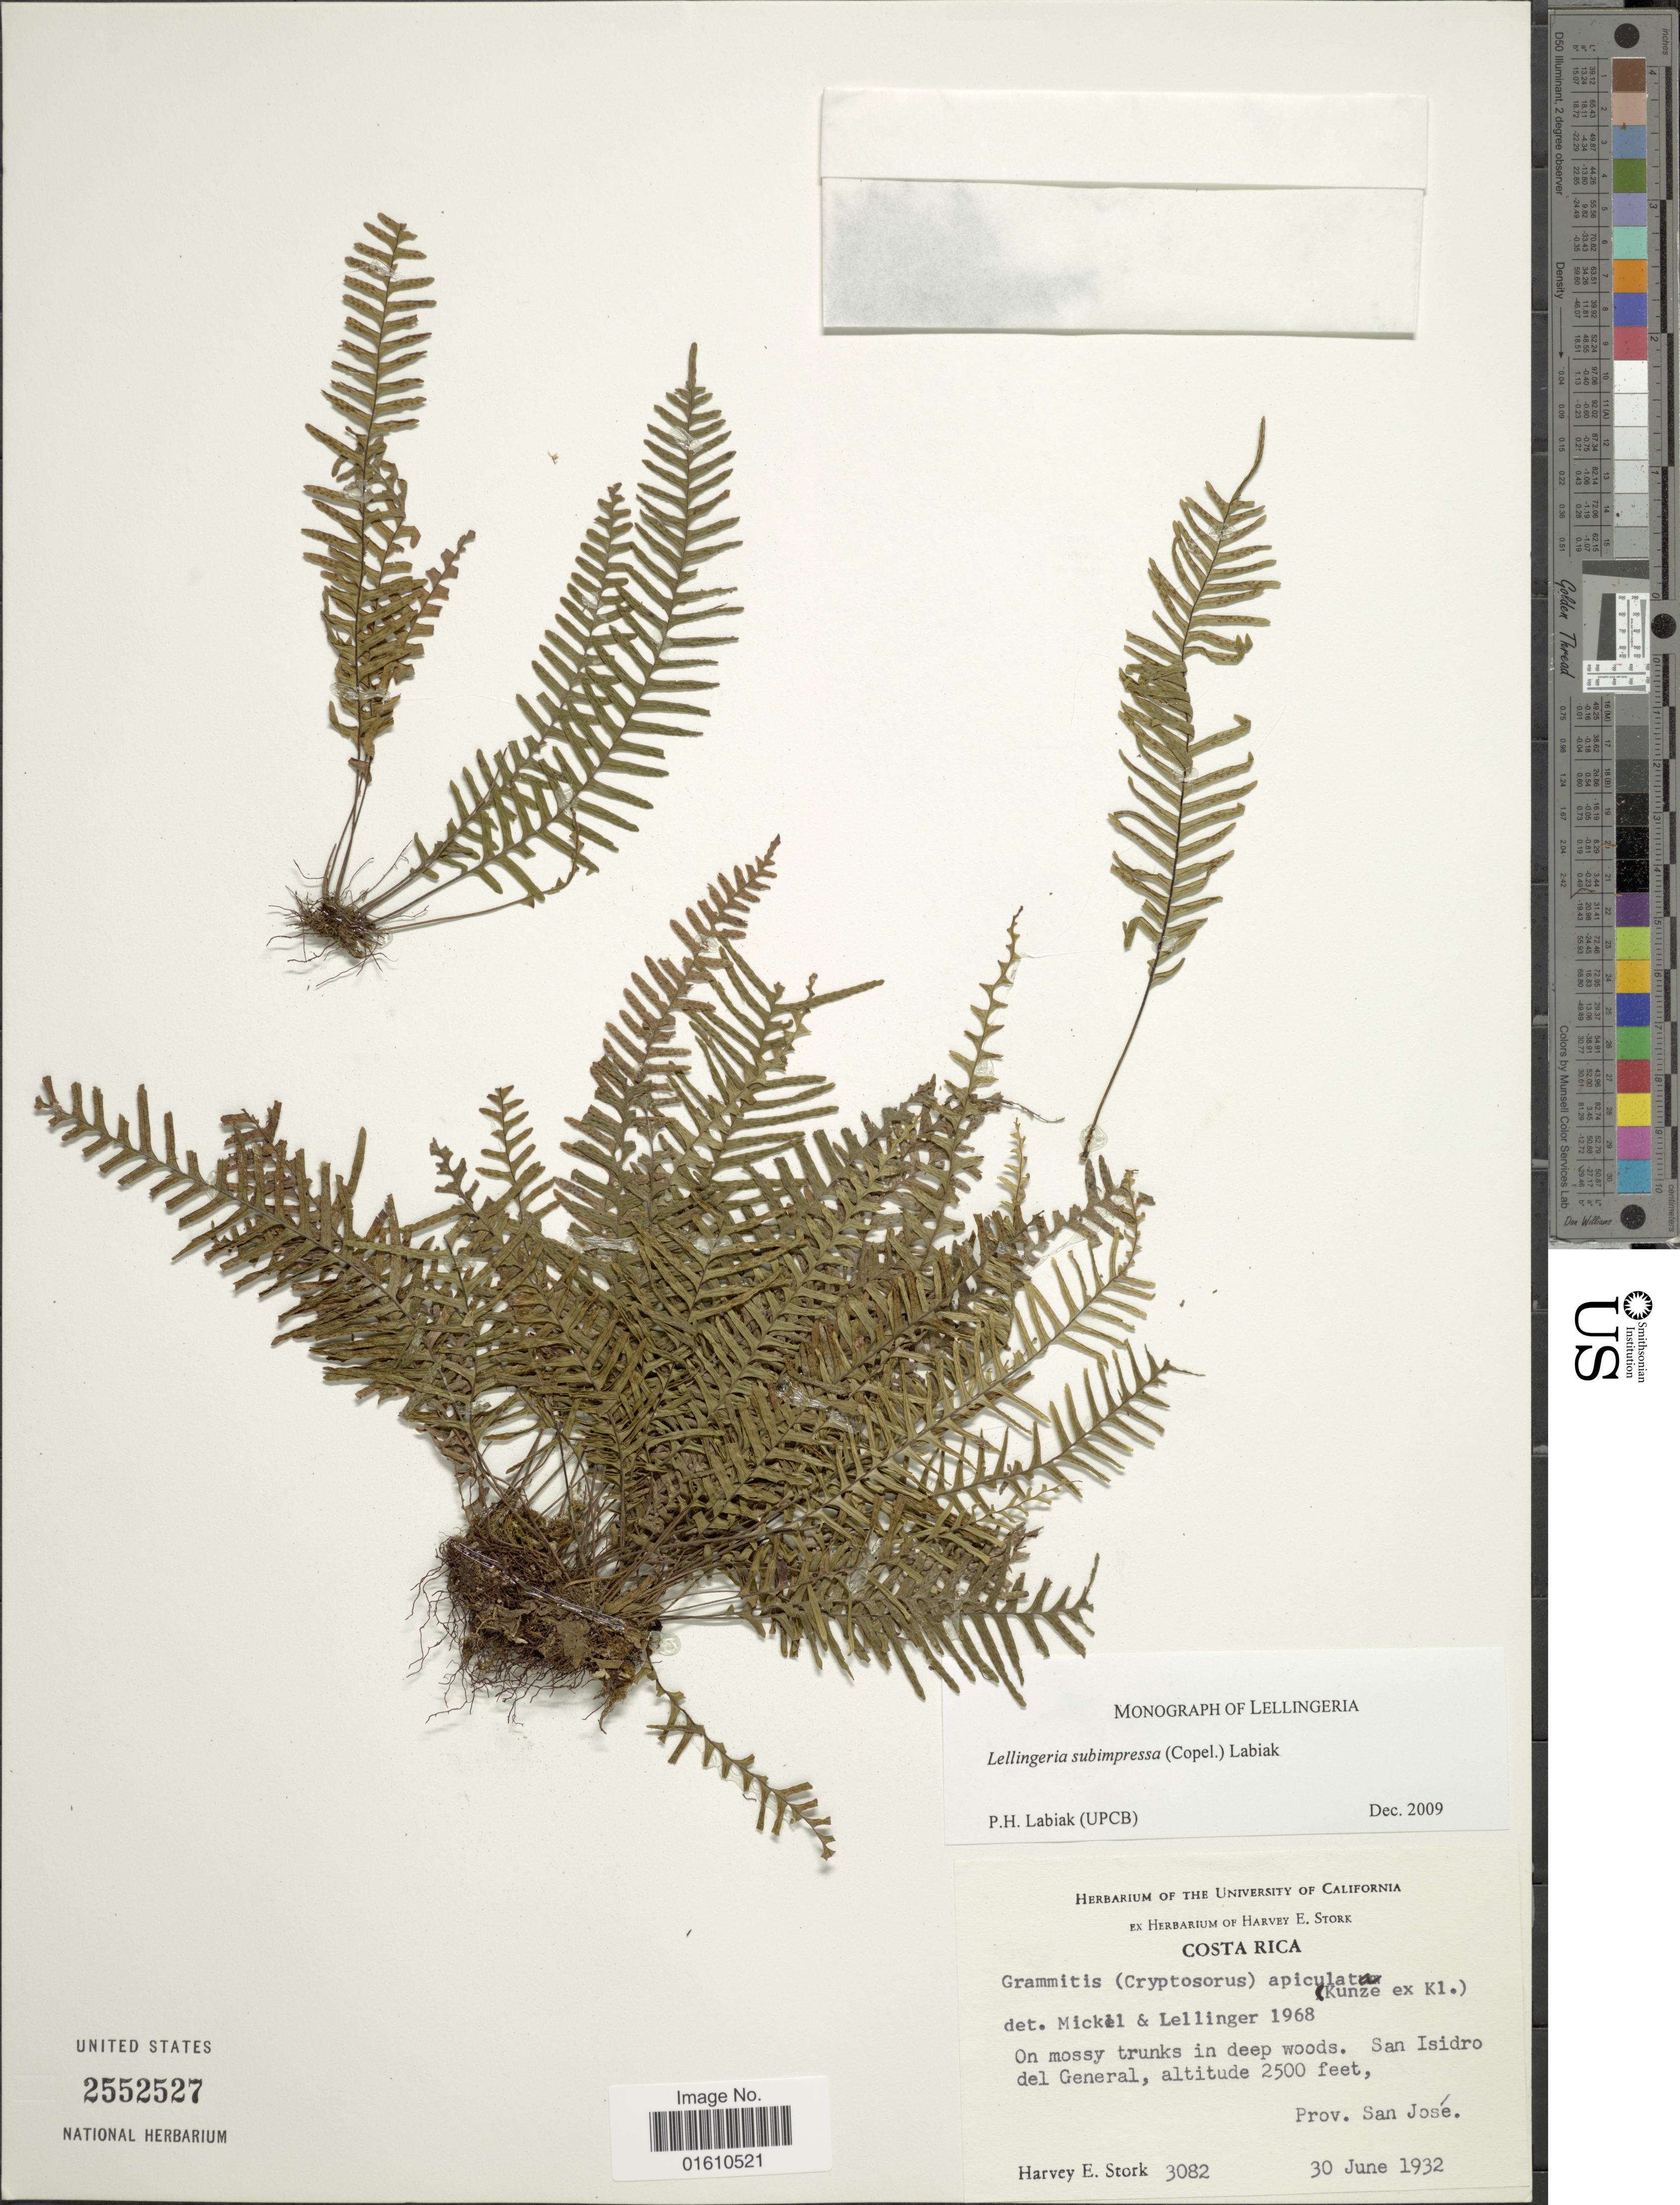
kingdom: Plantae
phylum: Tracheophyta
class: Polypodiopsida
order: Polypodiales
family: Polypodiaceae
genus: Lellingeria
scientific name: Lellingeria subimpressa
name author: (Copel.) Labiak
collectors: H. E. Stork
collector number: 3082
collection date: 1932-06-30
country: Costa Rica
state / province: San José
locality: San Isidro del General, Prov. San José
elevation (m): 762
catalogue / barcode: US 2552527